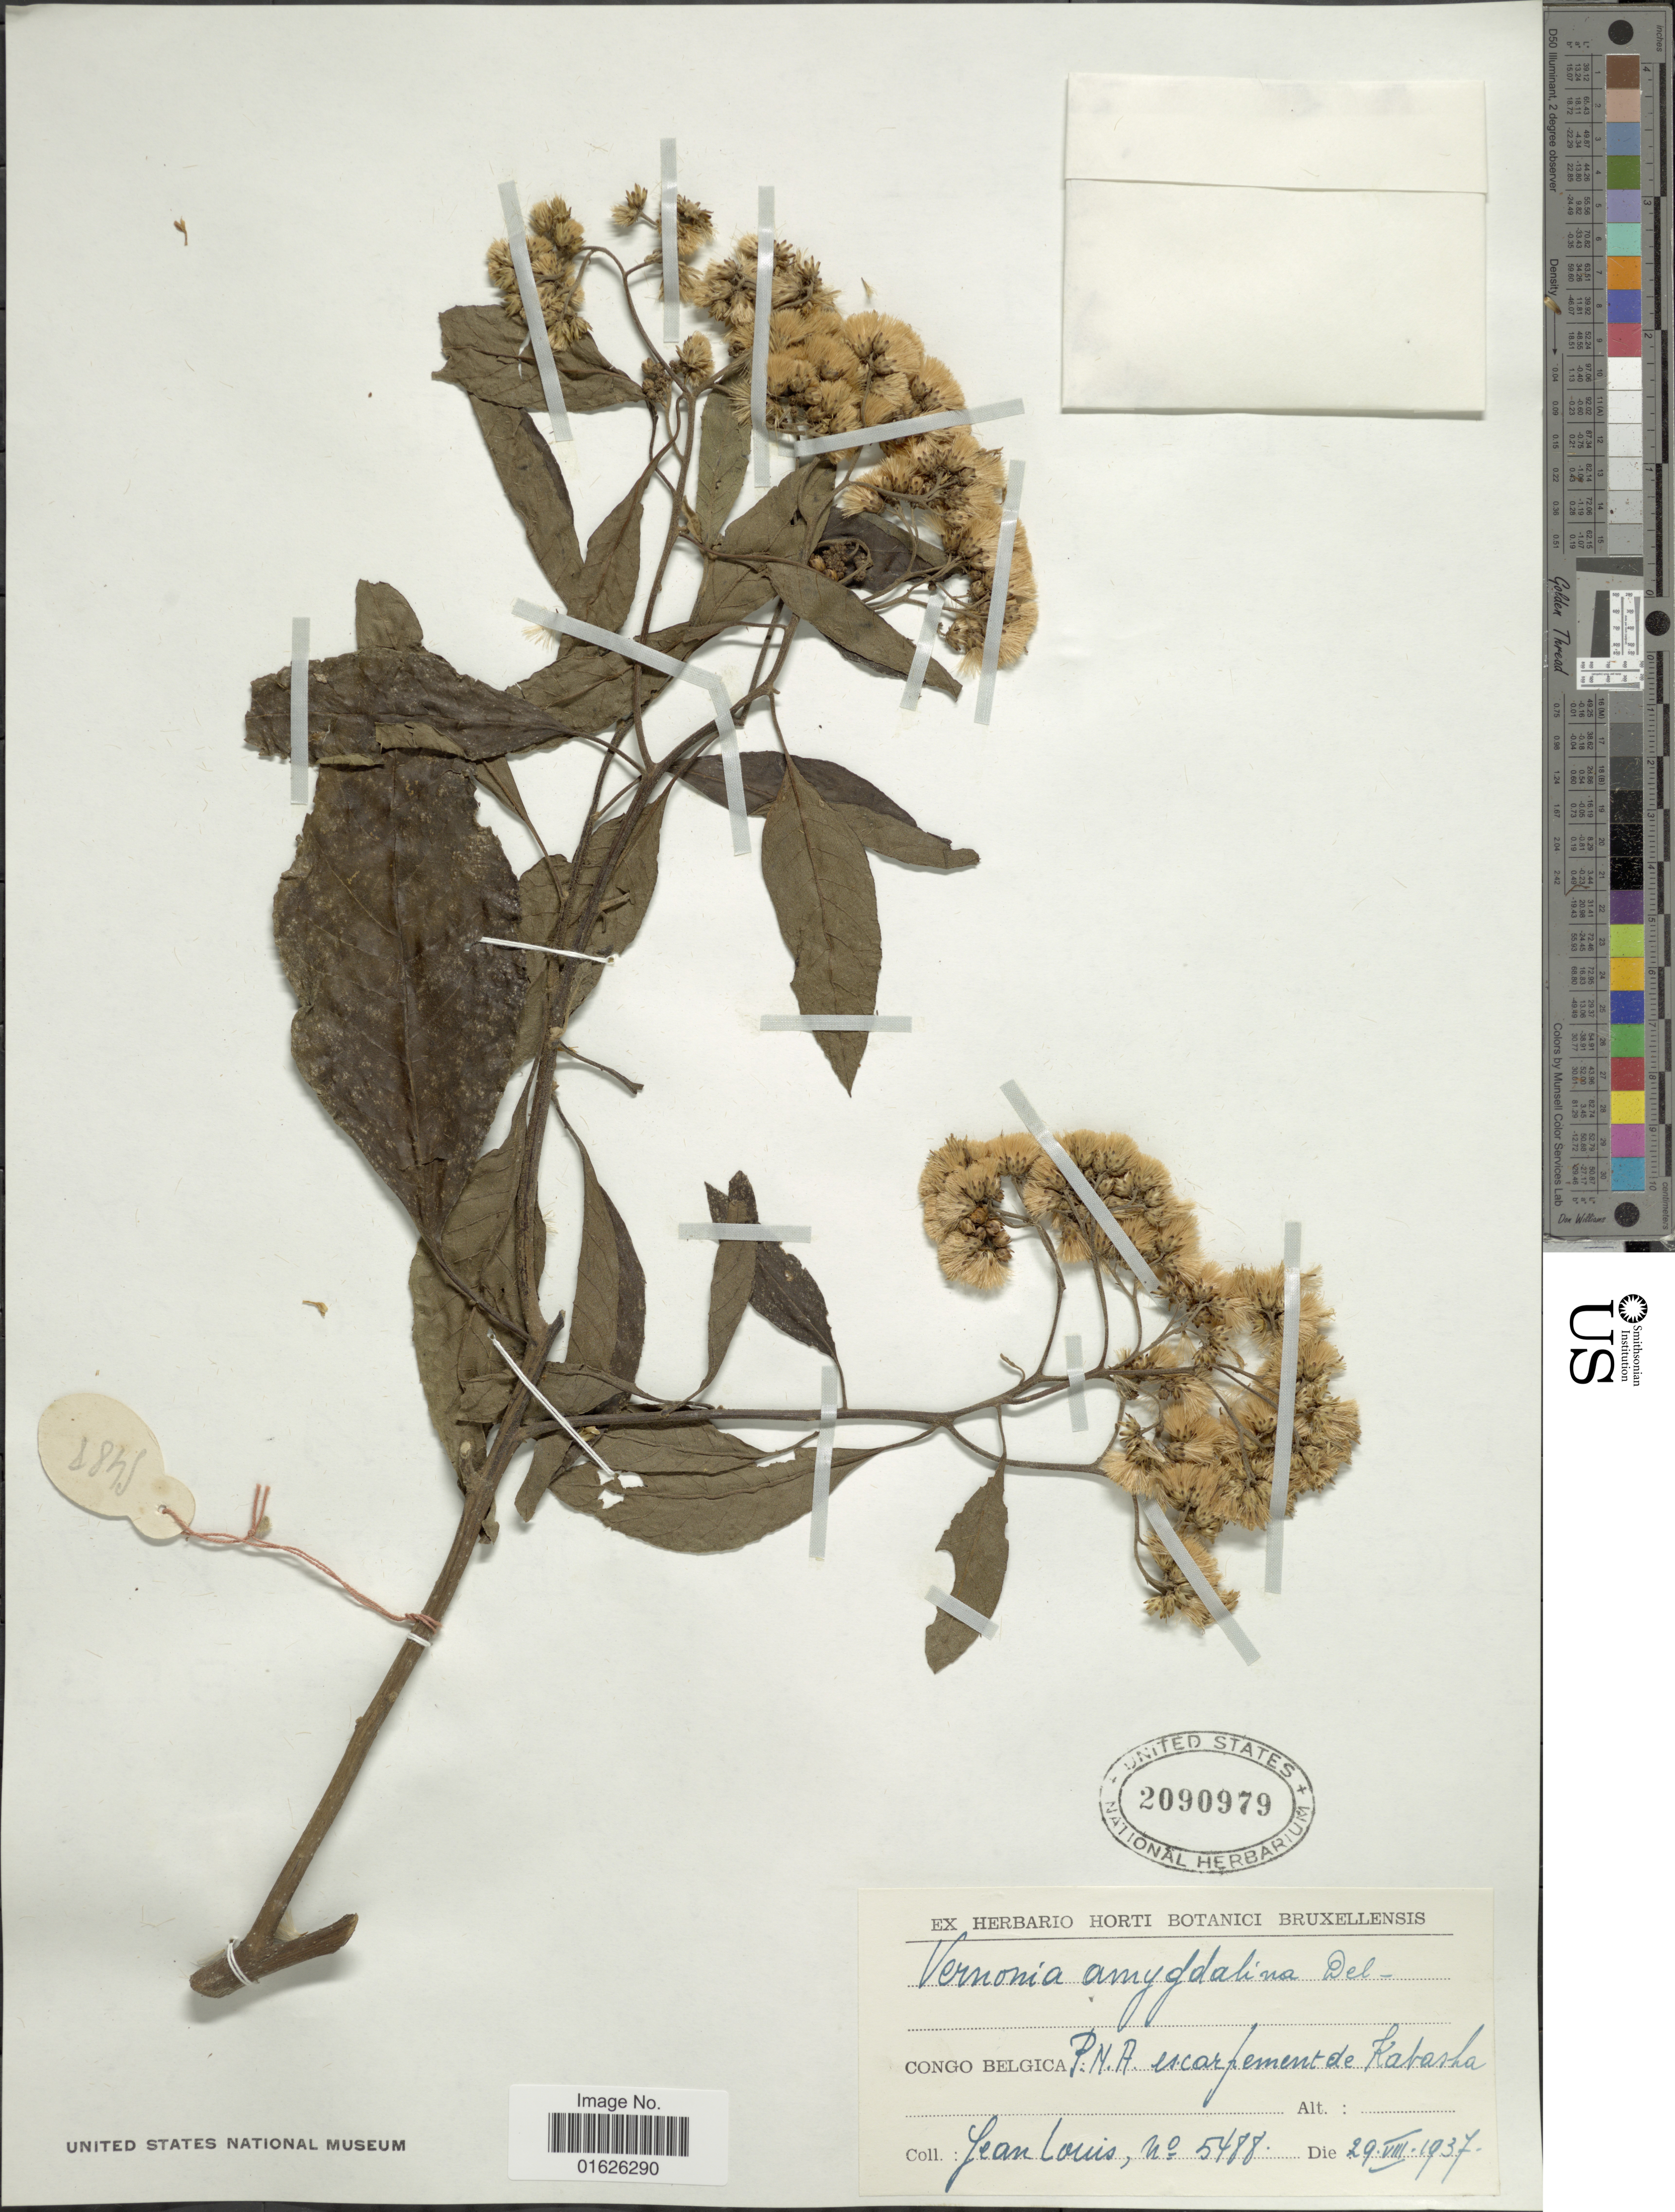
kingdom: Plantae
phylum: Tracheophyta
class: Magnoliopsida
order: Asterales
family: Asteraceae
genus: Gymnanthemum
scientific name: Gymnanthemum amygdalinum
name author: (Delile) Sch. Bip. ex Walp.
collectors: J. Louis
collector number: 5488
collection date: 1937-08-29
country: Congo, Democratic Republic of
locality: P. N. A. escarpement de Kabaska.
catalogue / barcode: US 2090979